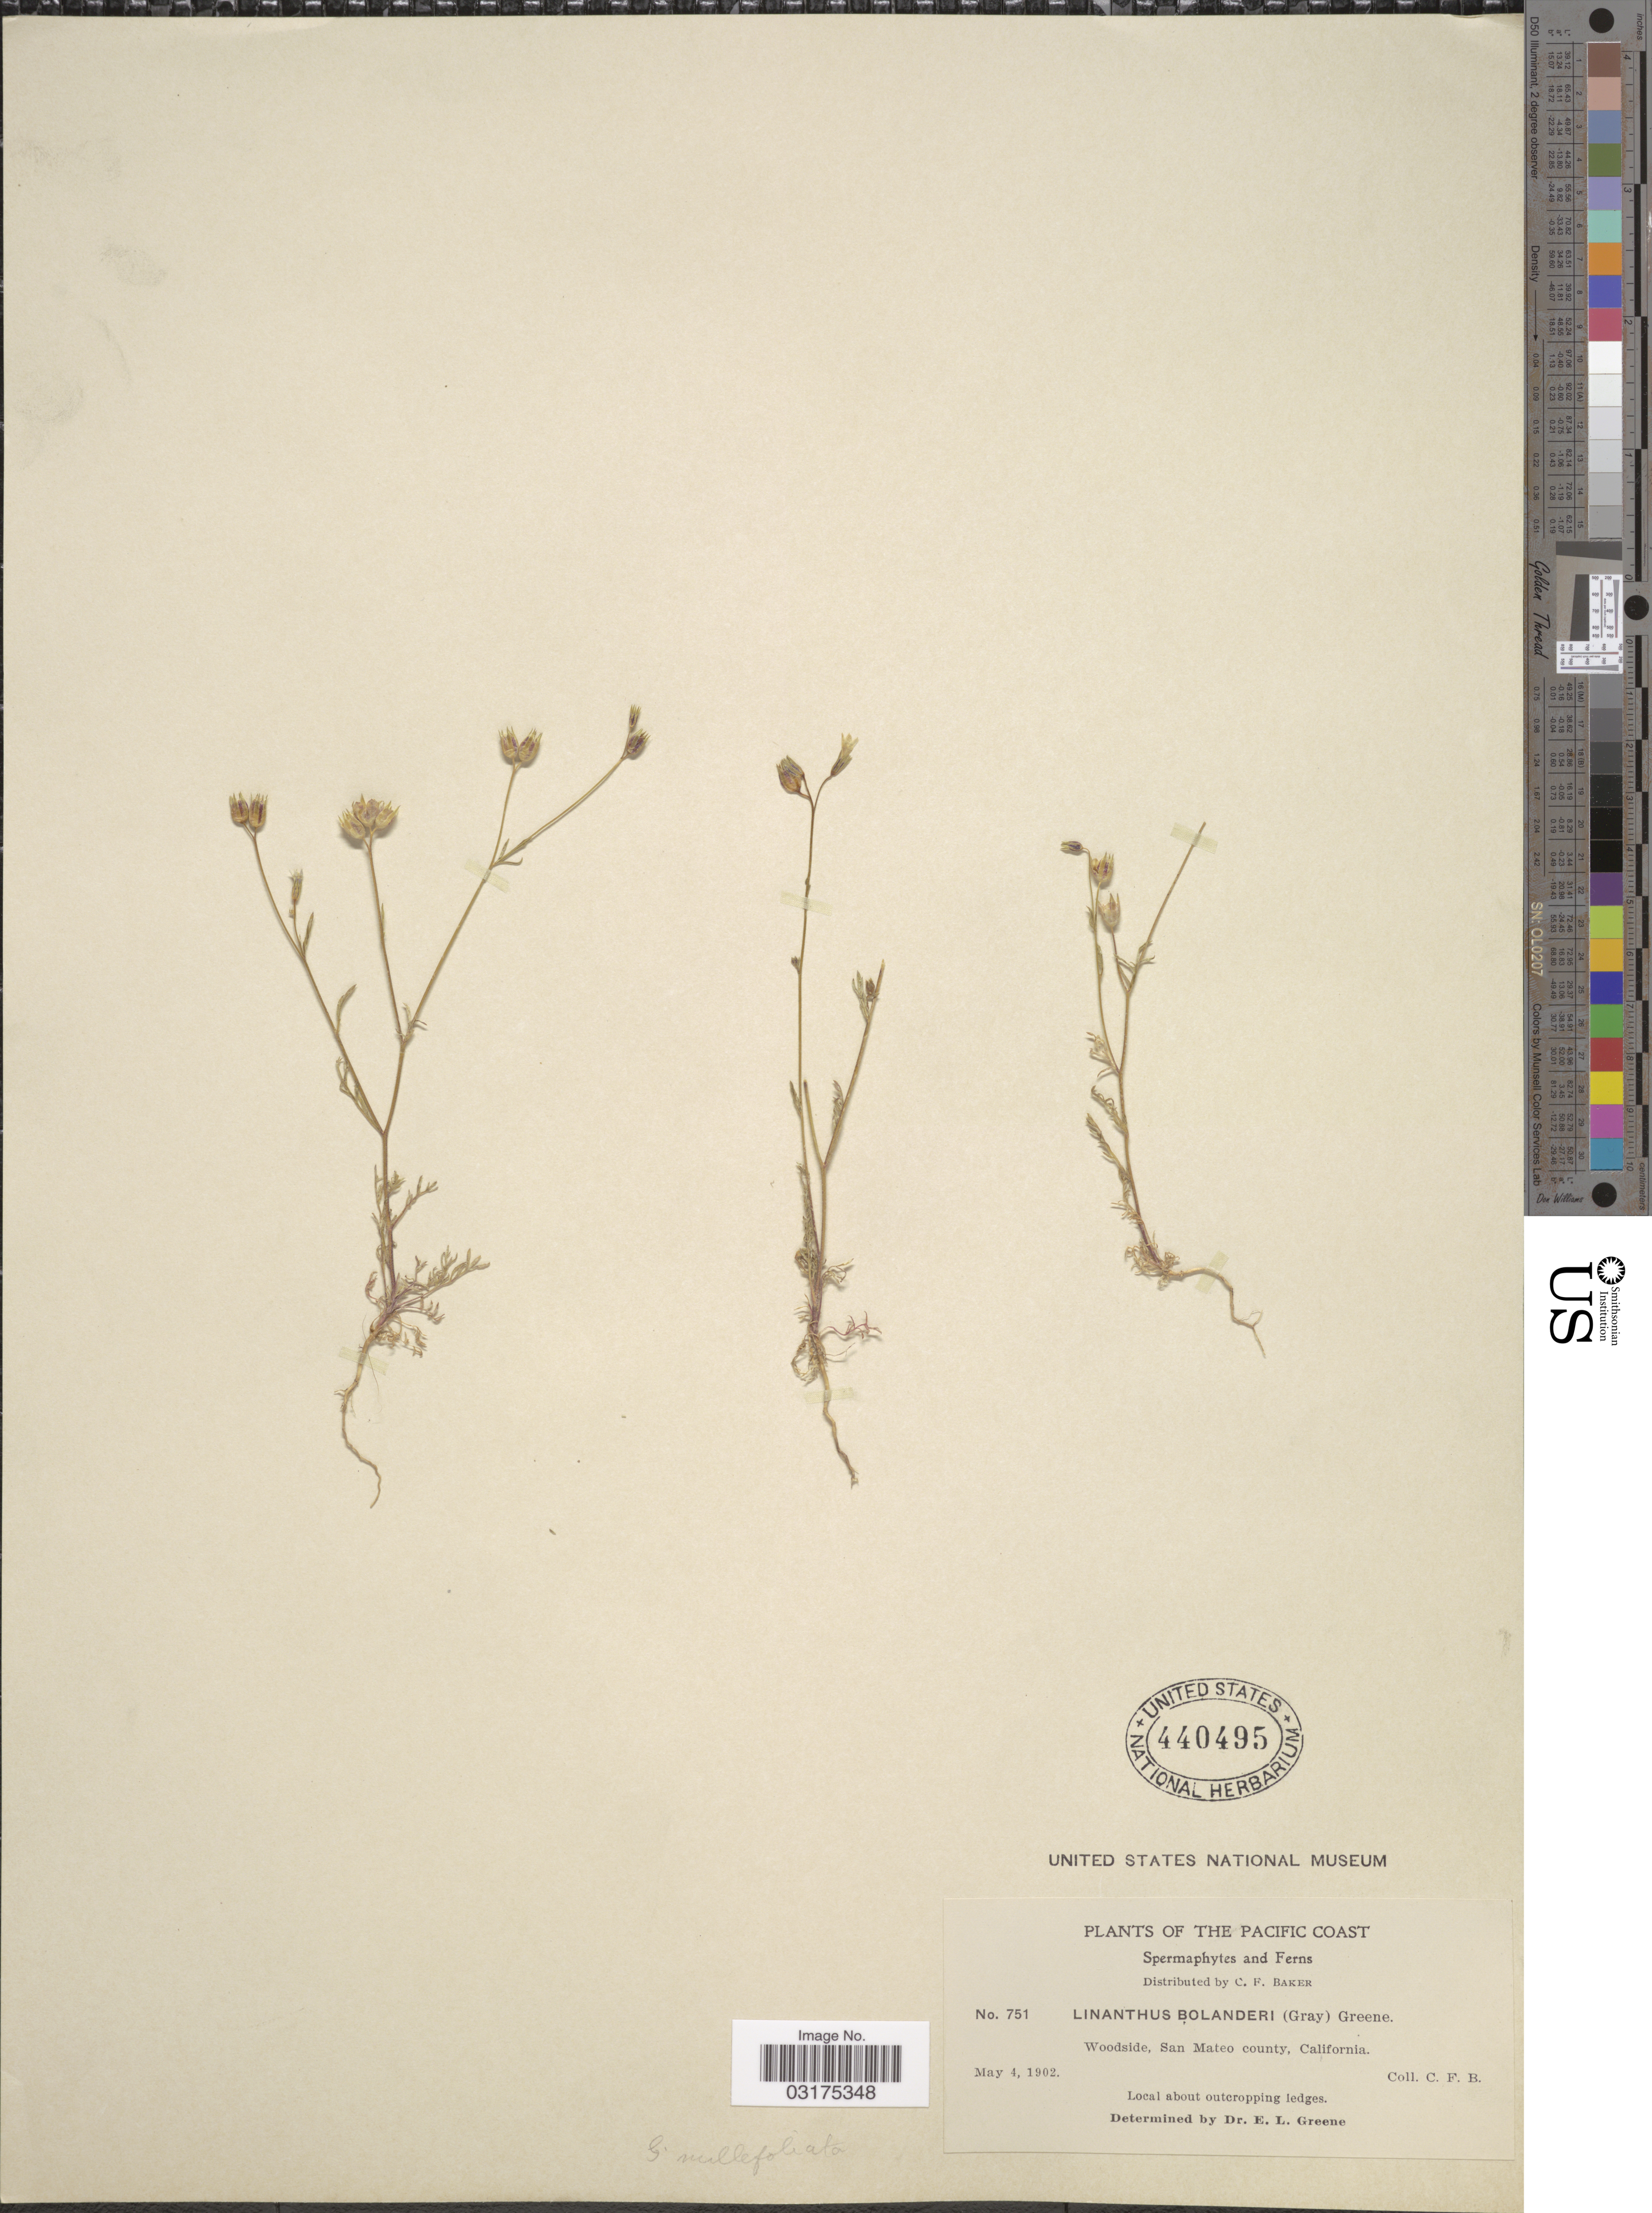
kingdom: Plantae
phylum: Tracheophyta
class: Magnoliopsida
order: Ericales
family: Polemoniaceae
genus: Gilia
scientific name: Gilia clivorum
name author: (Jeps.) V.E. Grant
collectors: C. F. Baker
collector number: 751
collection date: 1902-05-04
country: United States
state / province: California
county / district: San Mateo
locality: The Pacific Coast, Woodside, San Mateo county, California.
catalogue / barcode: US 440495